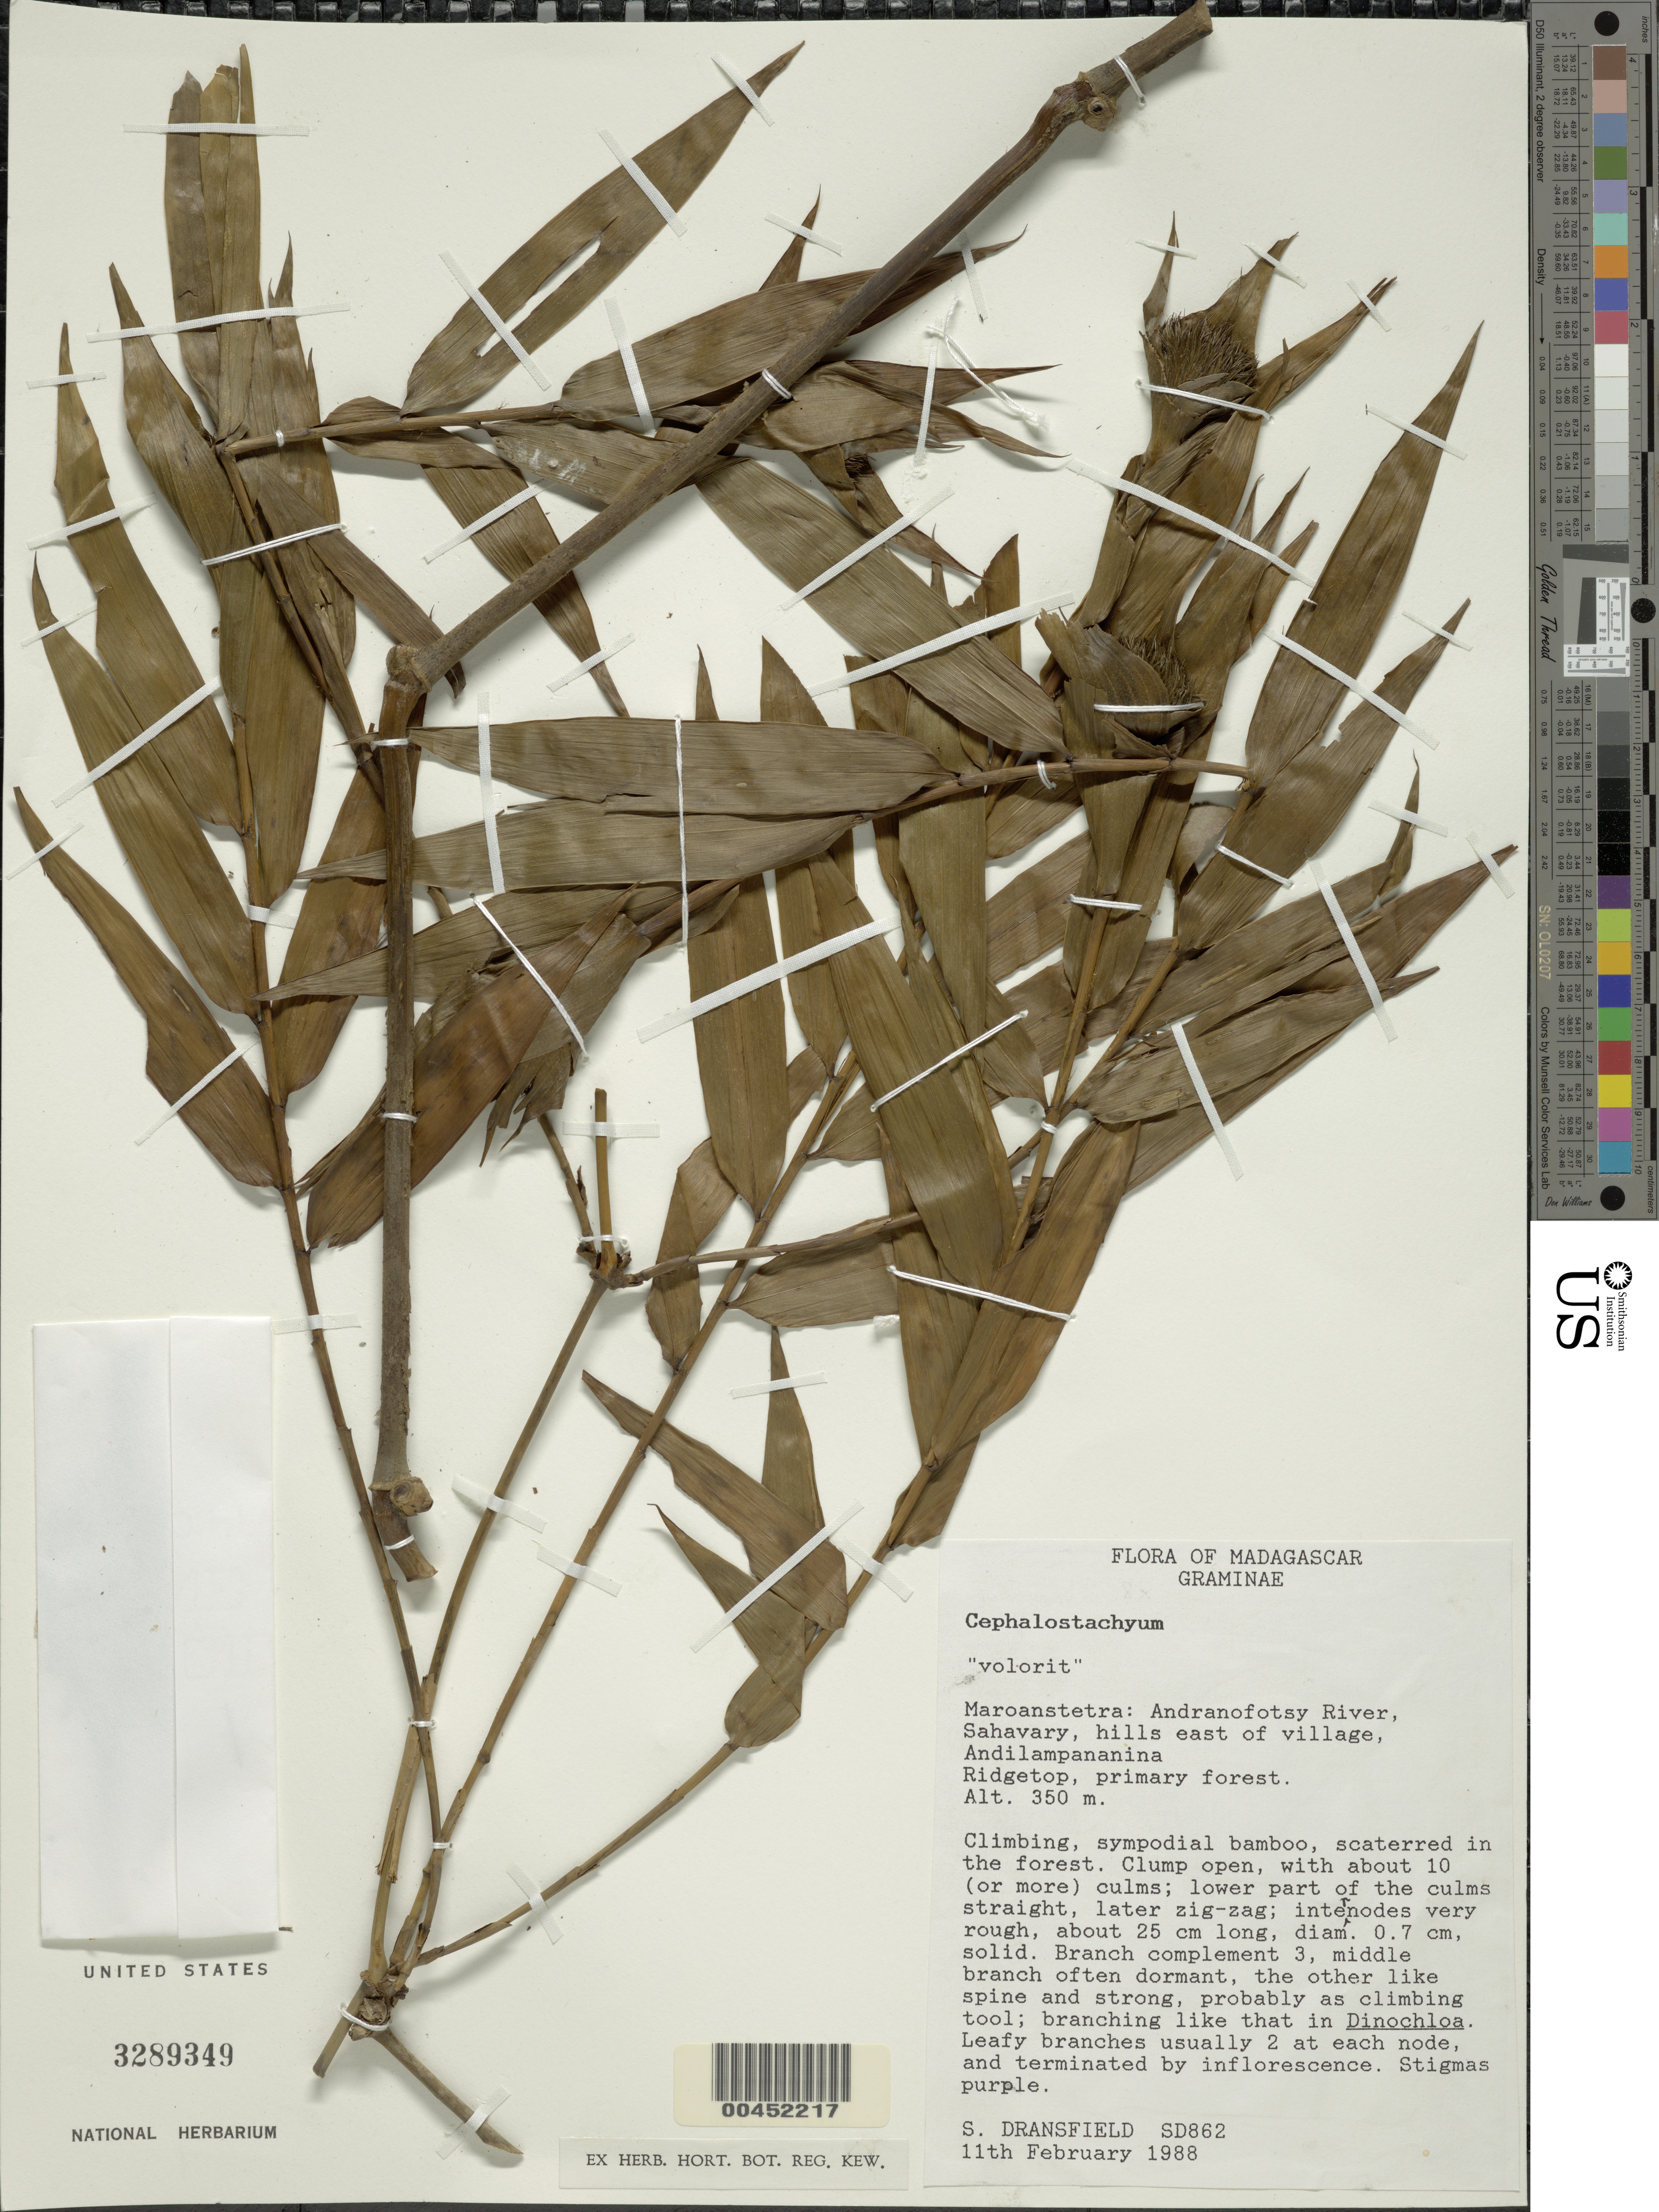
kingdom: Plantae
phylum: Tracheophyta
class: Liliopsida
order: Poales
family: Poaceae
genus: Cephalostachyum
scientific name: Cephalostachyum sp.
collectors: S. Dransfield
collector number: Sd862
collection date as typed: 11 Feb 1988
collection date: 1988-02-11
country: Madagascar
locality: Maroantsetra, andranofotsy river, sahavary, hills e of village, andilampananina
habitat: Ridgetop, primary forest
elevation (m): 350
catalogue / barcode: US 3289349